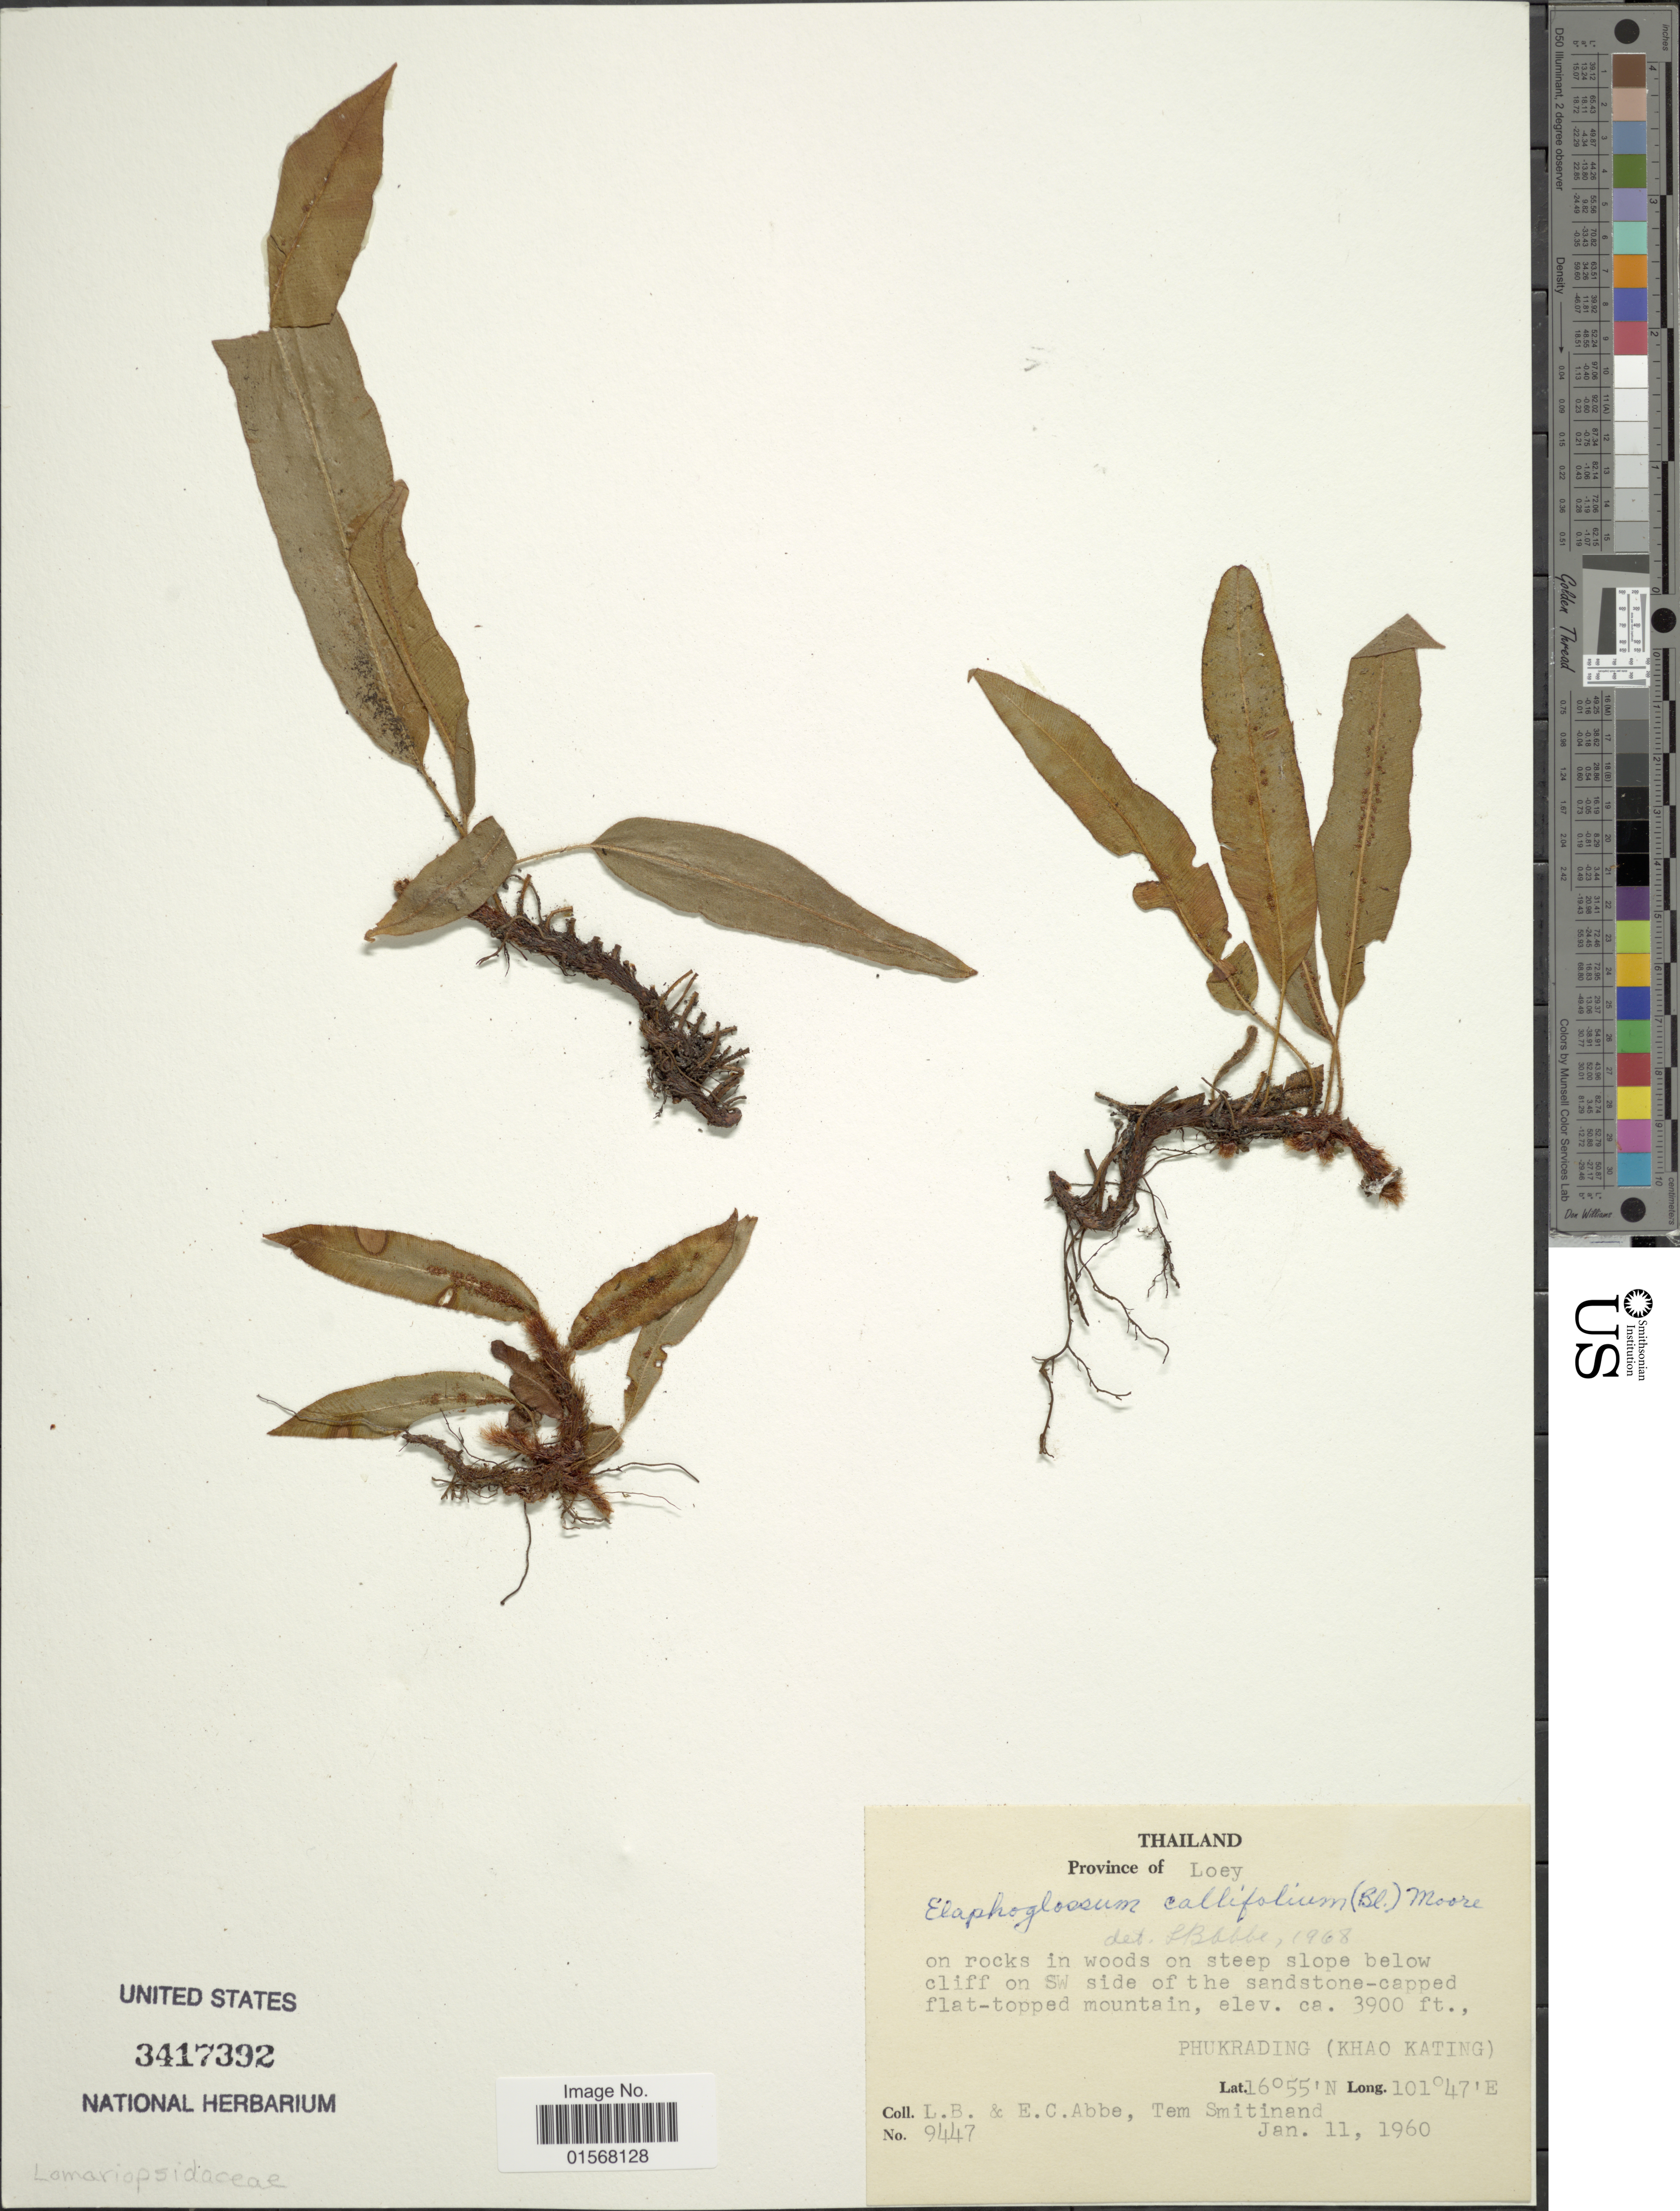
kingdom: Plantae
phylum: Tracheophyta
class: Polypodiopsida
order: Polypodiales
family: Dryopteridaceae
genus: Elaphoglossum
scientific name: Elaphoglossum callifolium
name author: (Blume) T. Moore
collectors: L. B. Abbe, E. C. Abbe & T. Smitinand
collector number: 9447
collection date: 1960-01-11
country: Thailand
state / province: Loei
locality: Province of Loey, Phukrading (Khao Kating)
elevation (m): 1189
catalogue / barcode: US 3417392